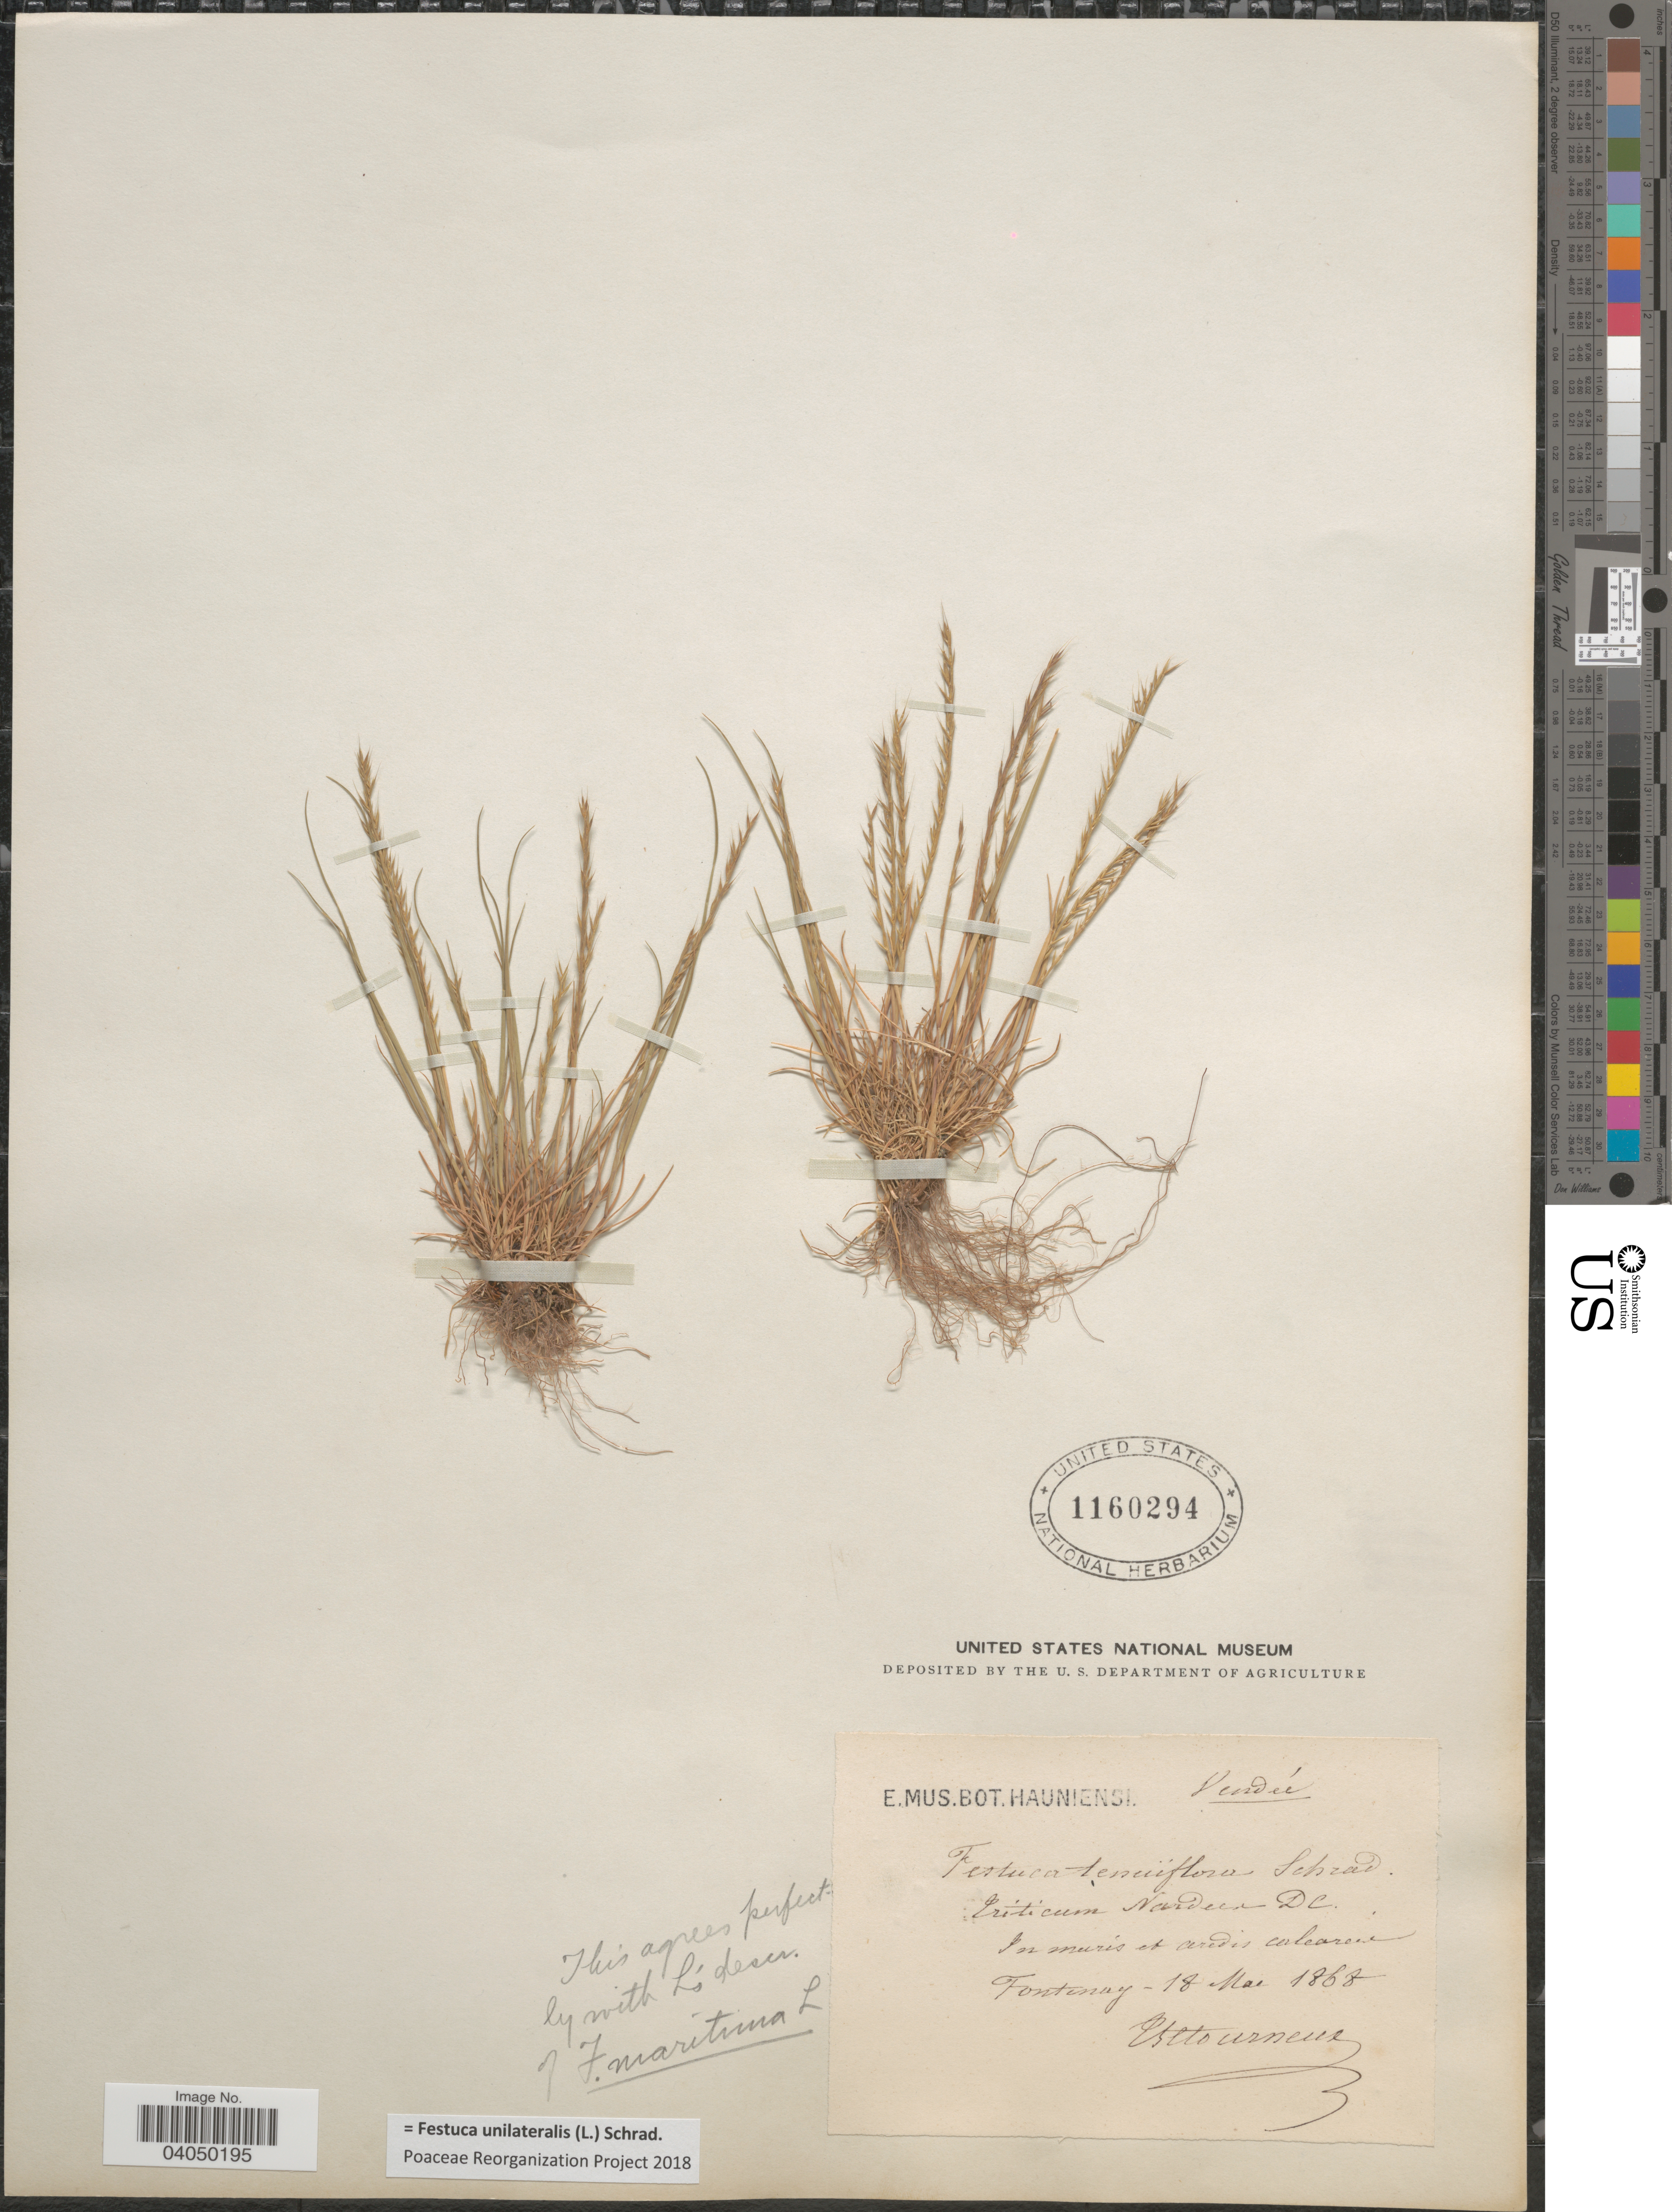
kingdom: Plantae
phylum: Tracheophyta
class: Liliopsida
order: Poales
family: Poaceae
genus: Festuca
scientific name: Festuca unilateralis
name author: Schrad.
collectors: Esttourneux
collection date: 1868-05-18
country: France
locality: Vendée. Fontenay.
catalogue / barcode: US 1160294